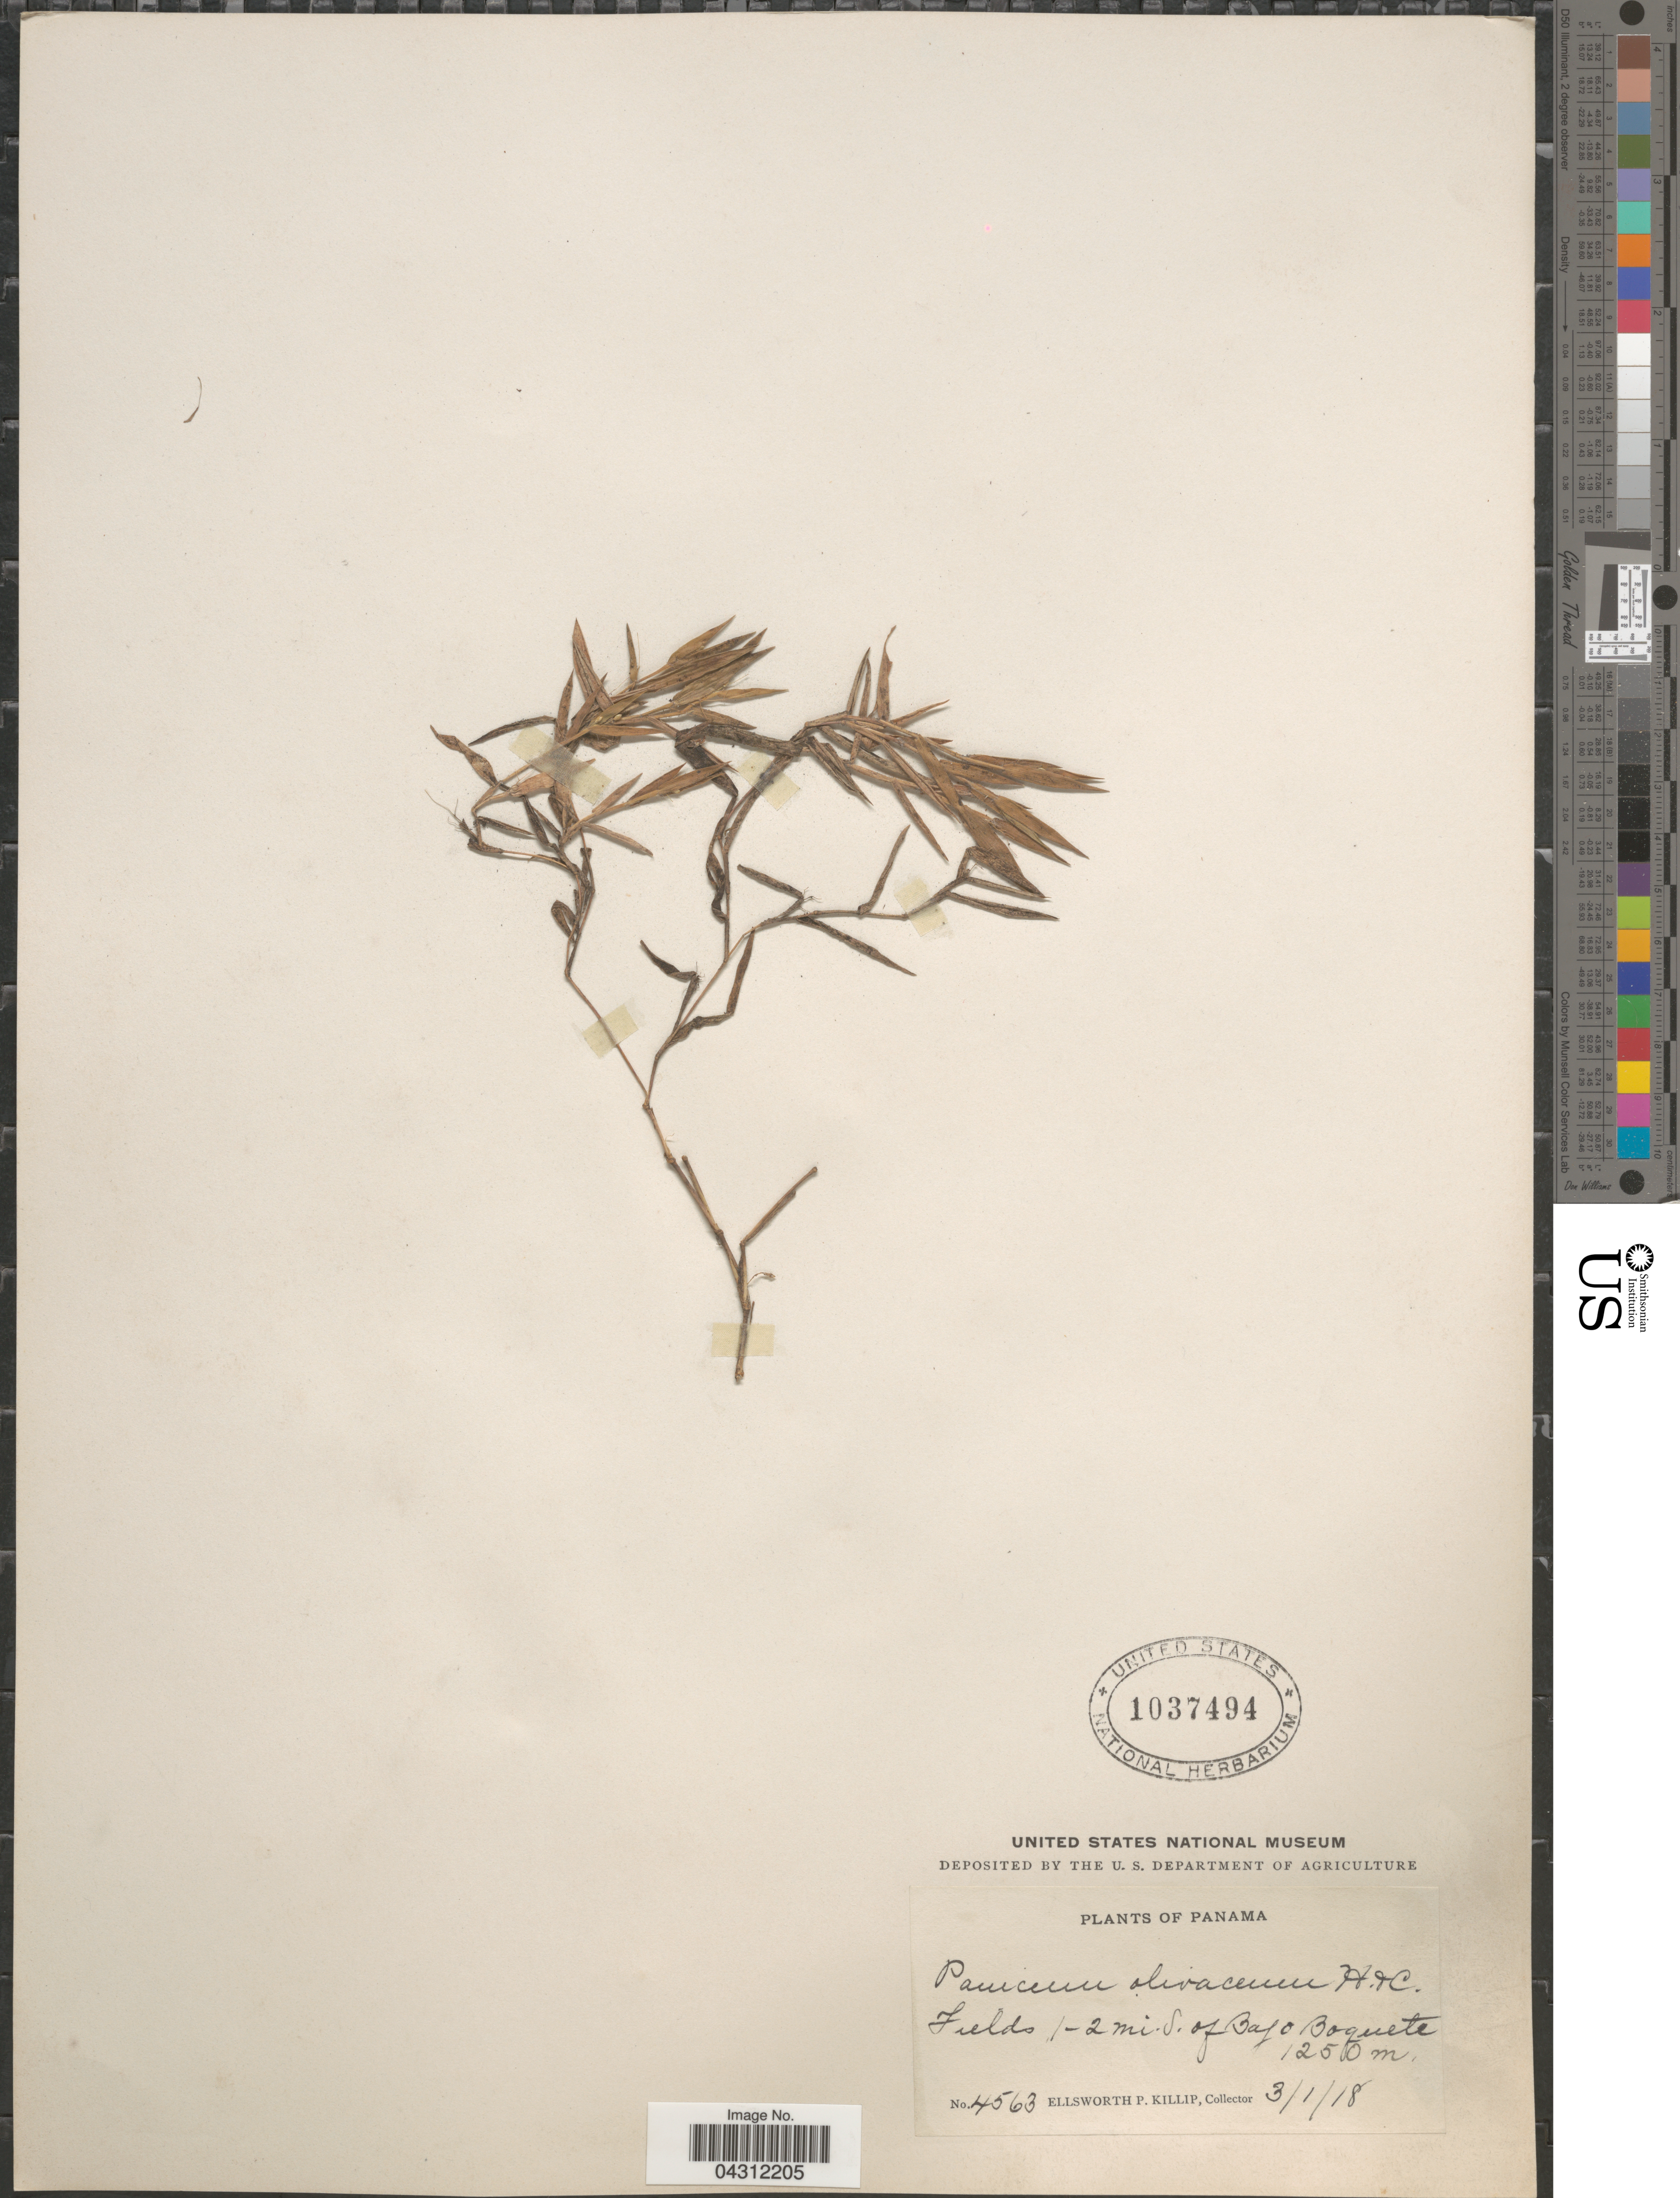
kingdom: Plantae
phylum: Tracheophyta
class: Liliopsida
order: Poales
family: Poaceae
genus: Dichanthelium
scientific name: Dichanthelium acuminatum var. acuminatum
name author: (Sw.) Gould & C.A. Clark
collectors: E. P. Killip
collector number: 4563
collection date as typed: Transcribed d/m/y: 3/1/18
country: Panama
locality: Fields, 1-2 mi. S. of Bajo Boquete.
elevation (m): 1250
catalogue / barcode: US 1037494